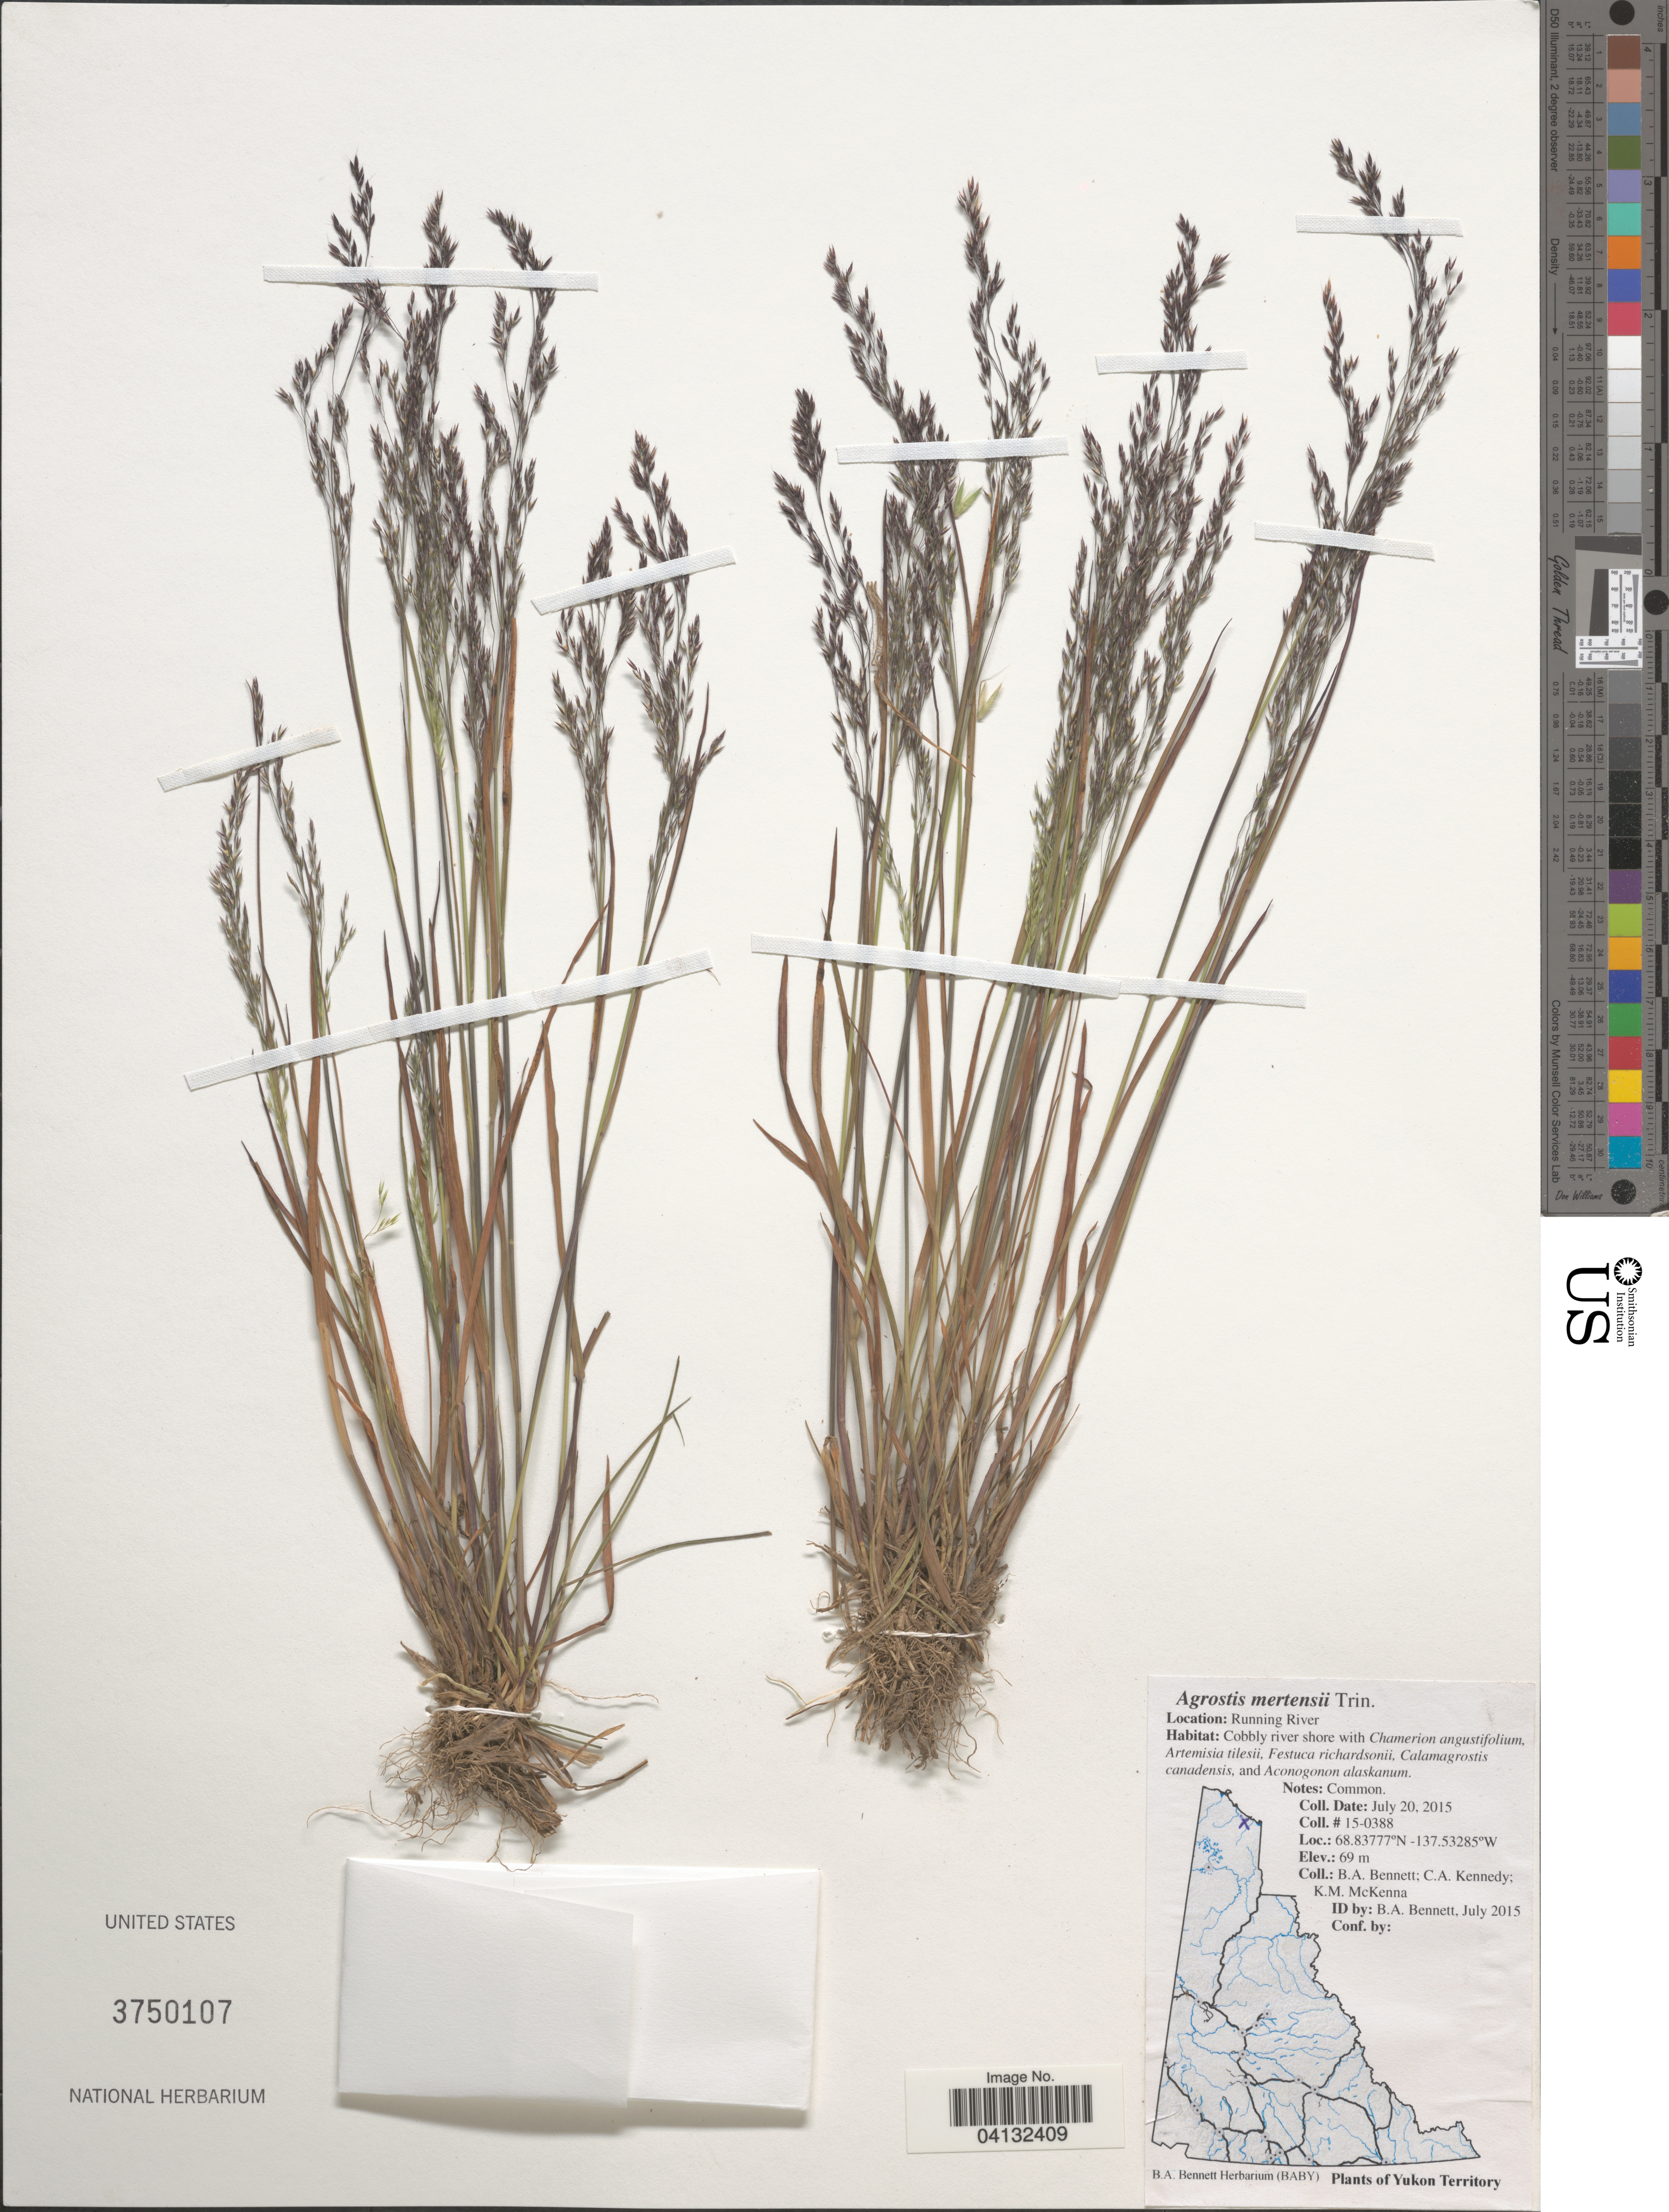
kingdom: Plantae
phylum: Tracheophyta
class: Liliopsida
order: Poales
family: Poaceae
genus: Agrostis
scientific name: Agrostis mertensii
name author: Trin.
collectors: B. A. Bennett & C. Kennedy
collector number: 15-0388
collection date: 2015-07-20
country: Canada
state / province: Yukon Territory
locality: Running River.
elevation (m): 69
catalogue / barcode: US 3750107